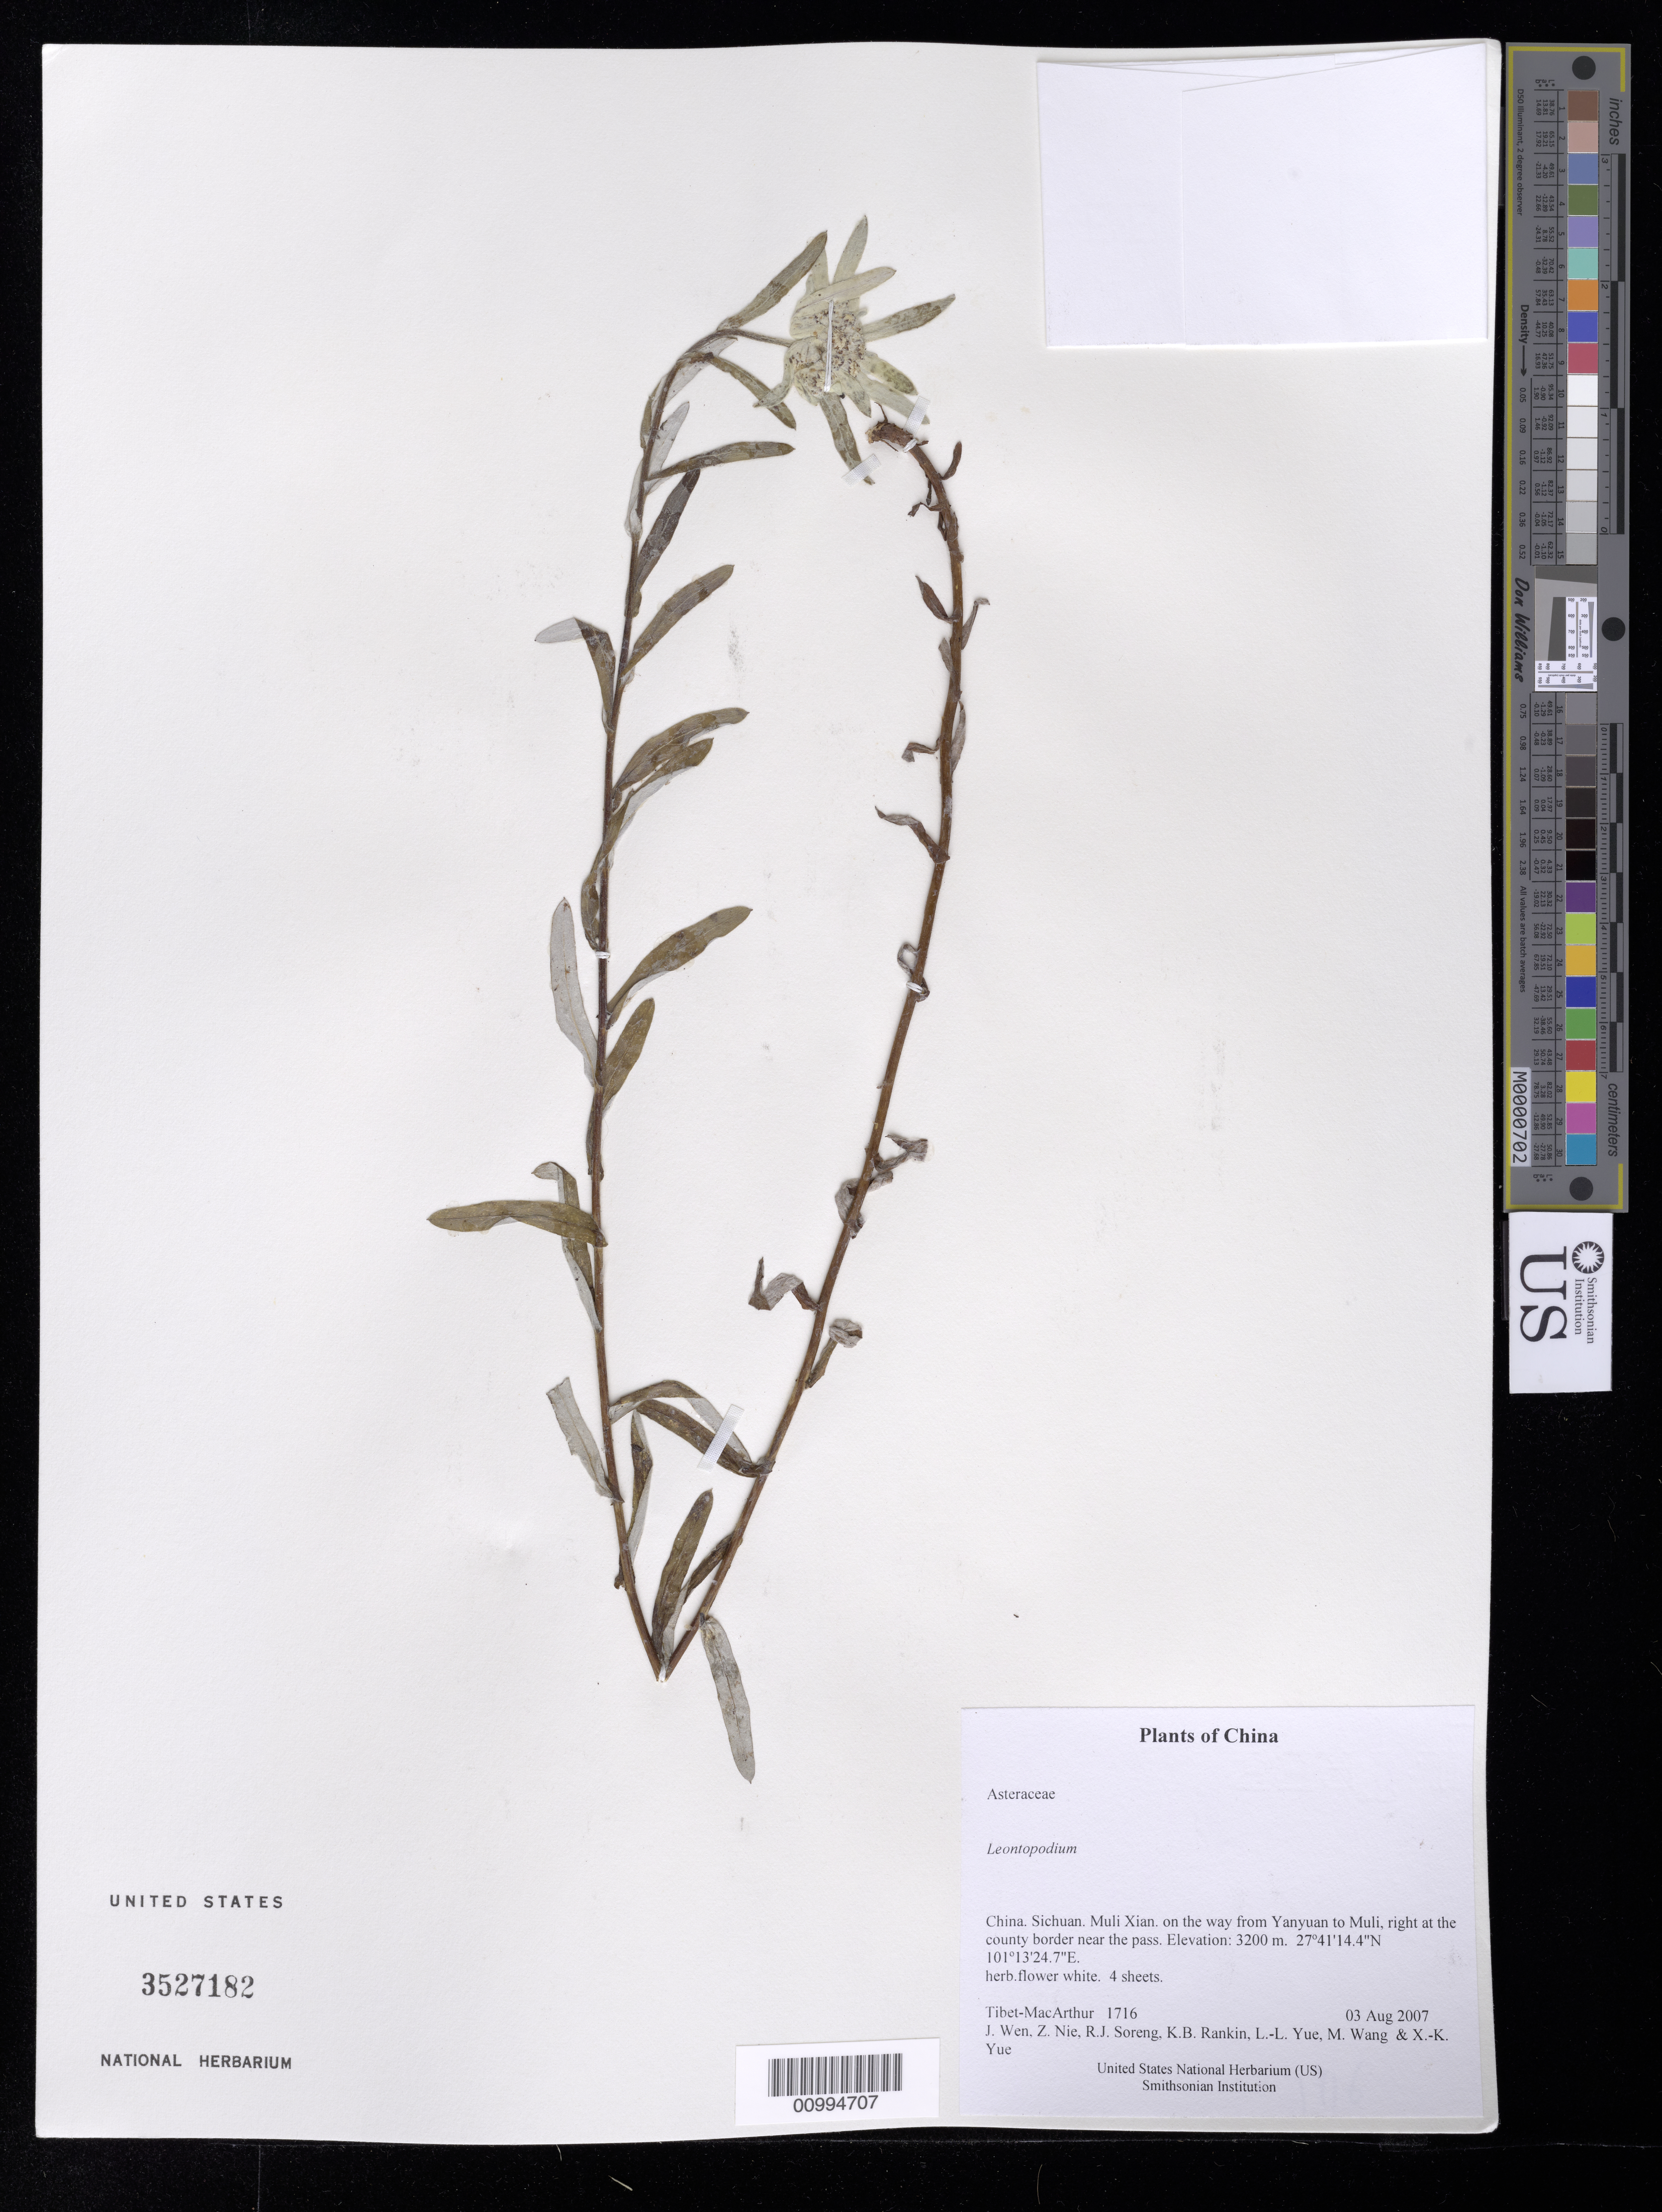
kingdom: Plantae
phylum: Tracheophyta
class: Magnoliopsida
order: Asterales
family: Asteraceae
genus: Leontopodium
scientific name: Leontopodium sp.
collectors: Tibet-MacArthur, J. Wen, Z. Nie, R. J. Soreng, K. Rankin, L. Yue, M. Wang & X. Yue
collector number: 1716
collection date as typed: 03 Aug 2007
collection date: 2007-08-03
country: China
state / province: Sichuan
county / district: Muli Xian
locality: on the way from Yanyuan to Muli, right at the county border near the pass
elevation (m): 3200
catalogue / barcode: US 3527182